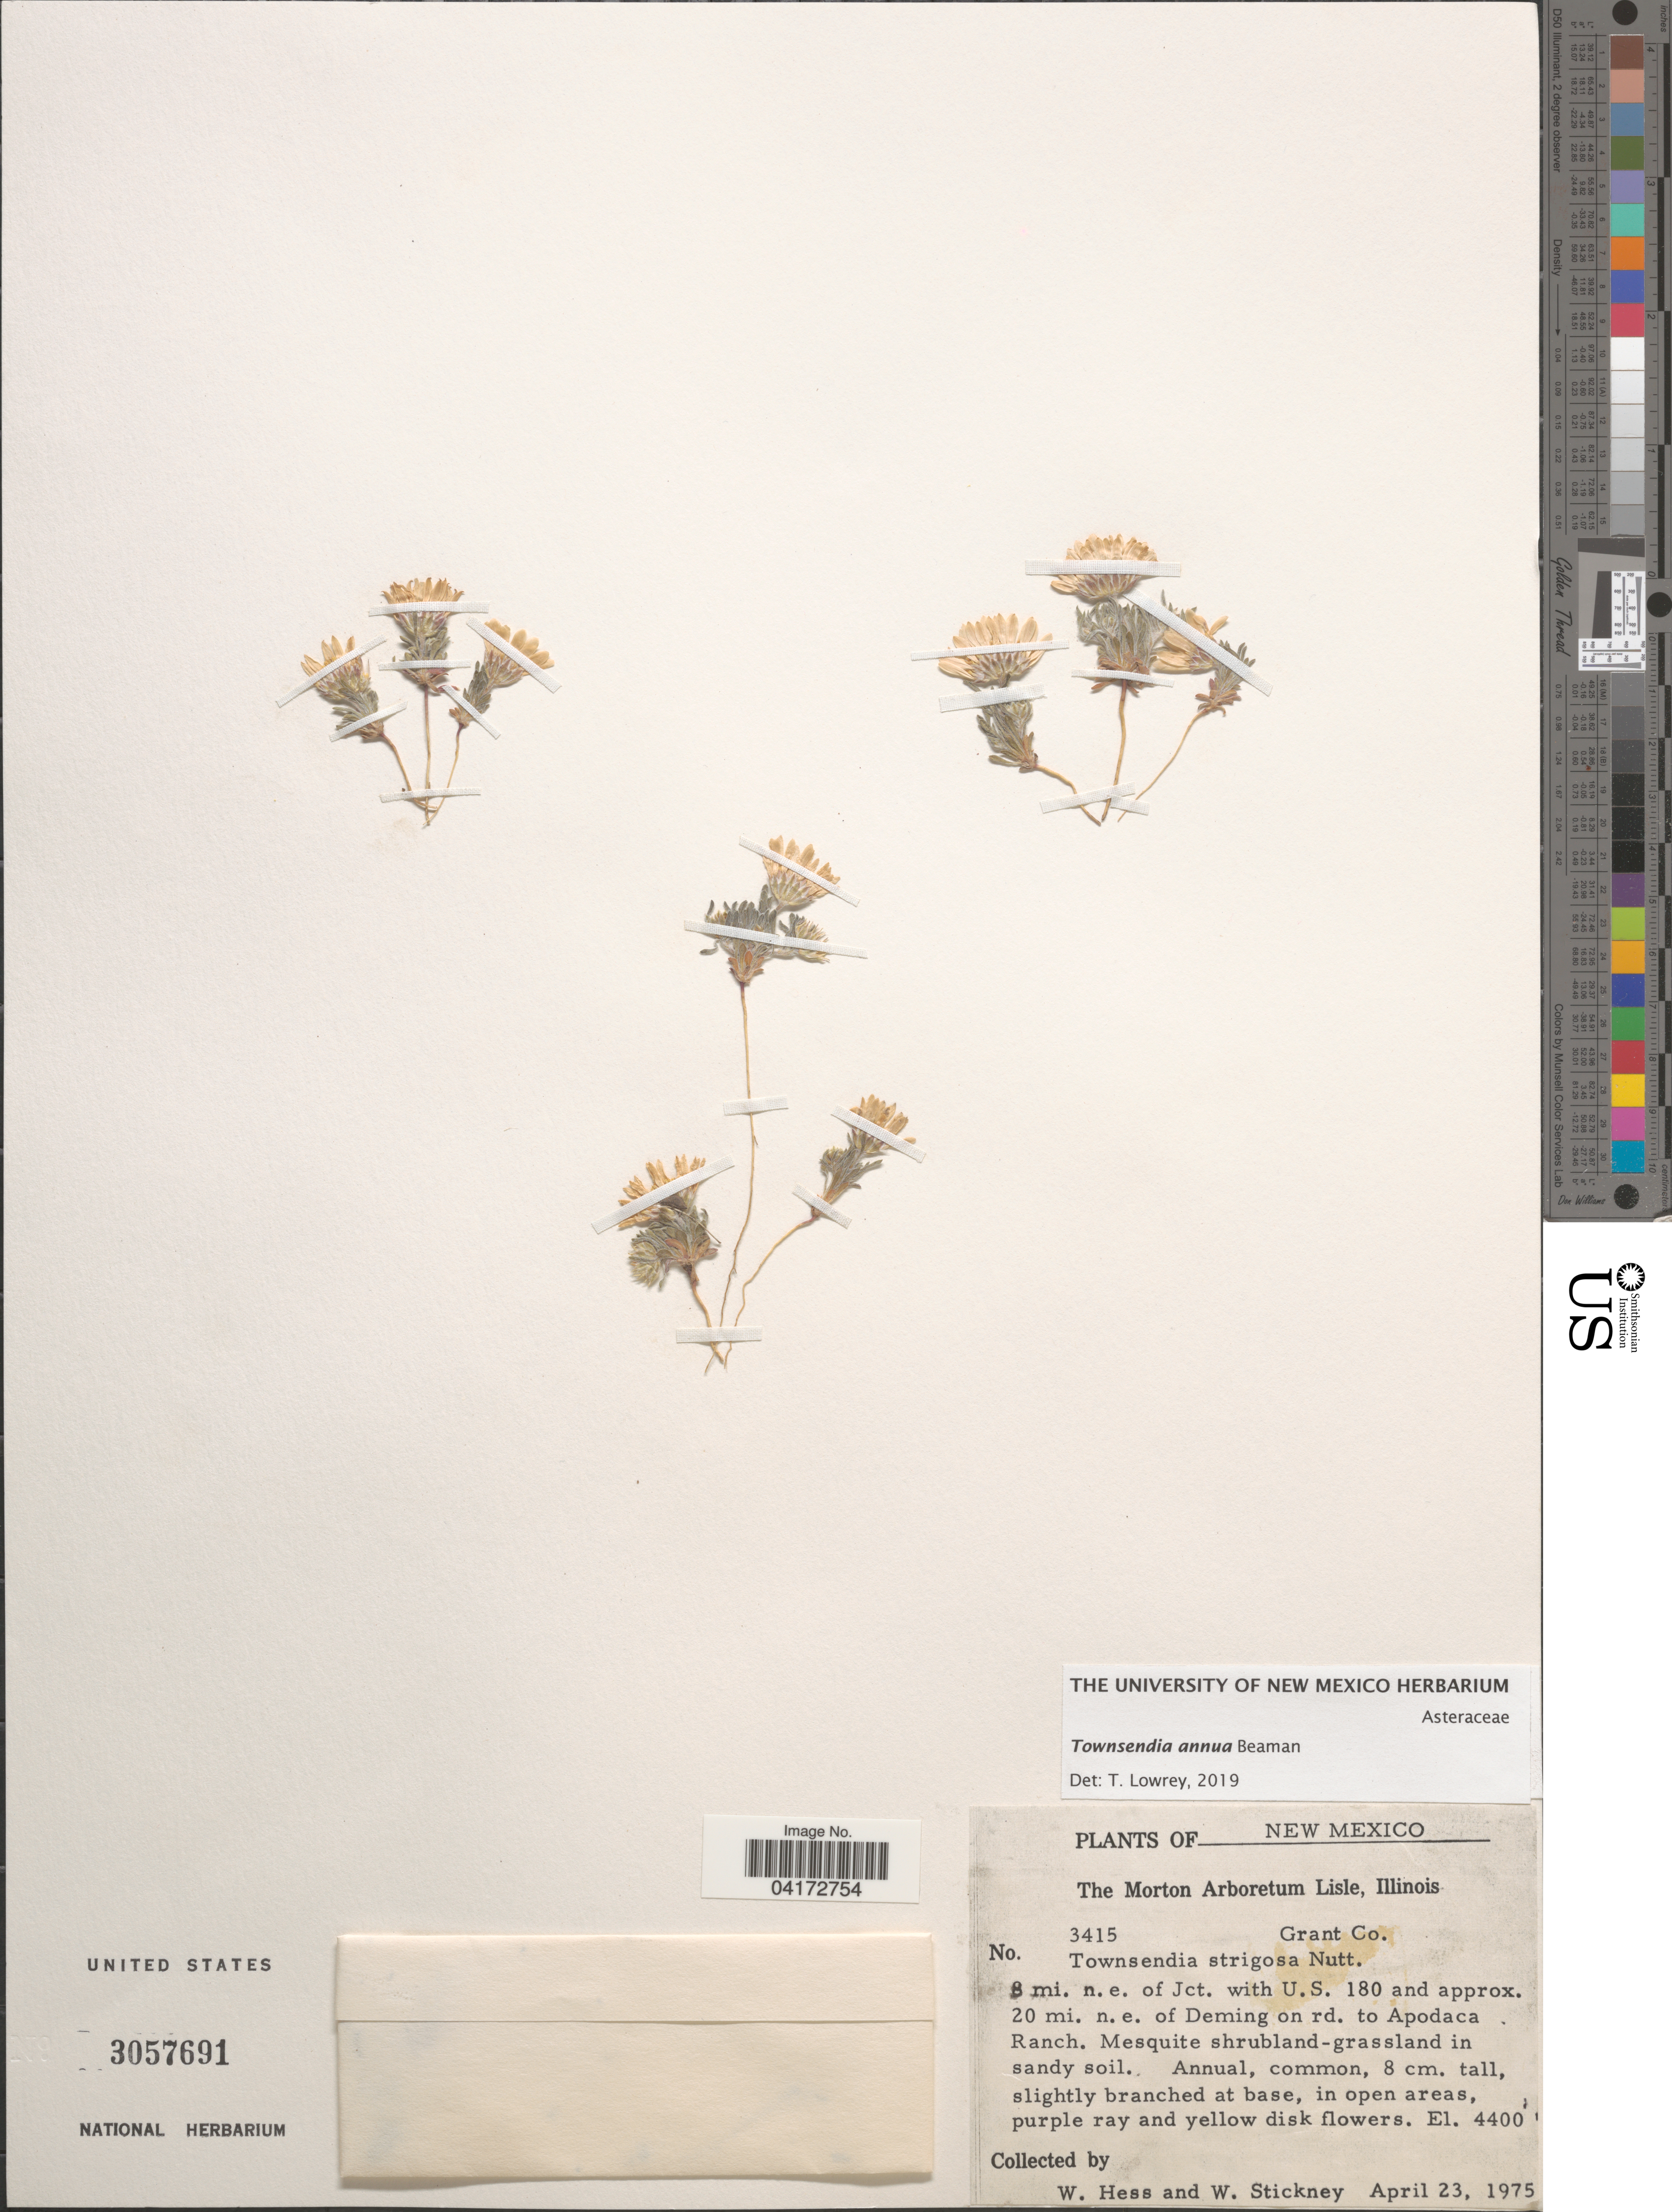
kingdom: Plantae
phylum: Tracheophyta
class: Magnoliopsida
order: Asterales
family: Asteraceae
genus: Townsendia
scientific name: Townsendia annua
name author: Beaman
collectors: W. Hess & W. Stickney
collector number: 3415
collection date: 1975-04-23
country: United States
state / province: New Mexico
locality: Grant Co. 8 mi. n.e. of Jct. with U.S. 180 and approx. 20 mi. n.e. of Deming on rd. to Apodaca Ranch.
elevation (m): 1341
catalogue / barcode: US 3057691